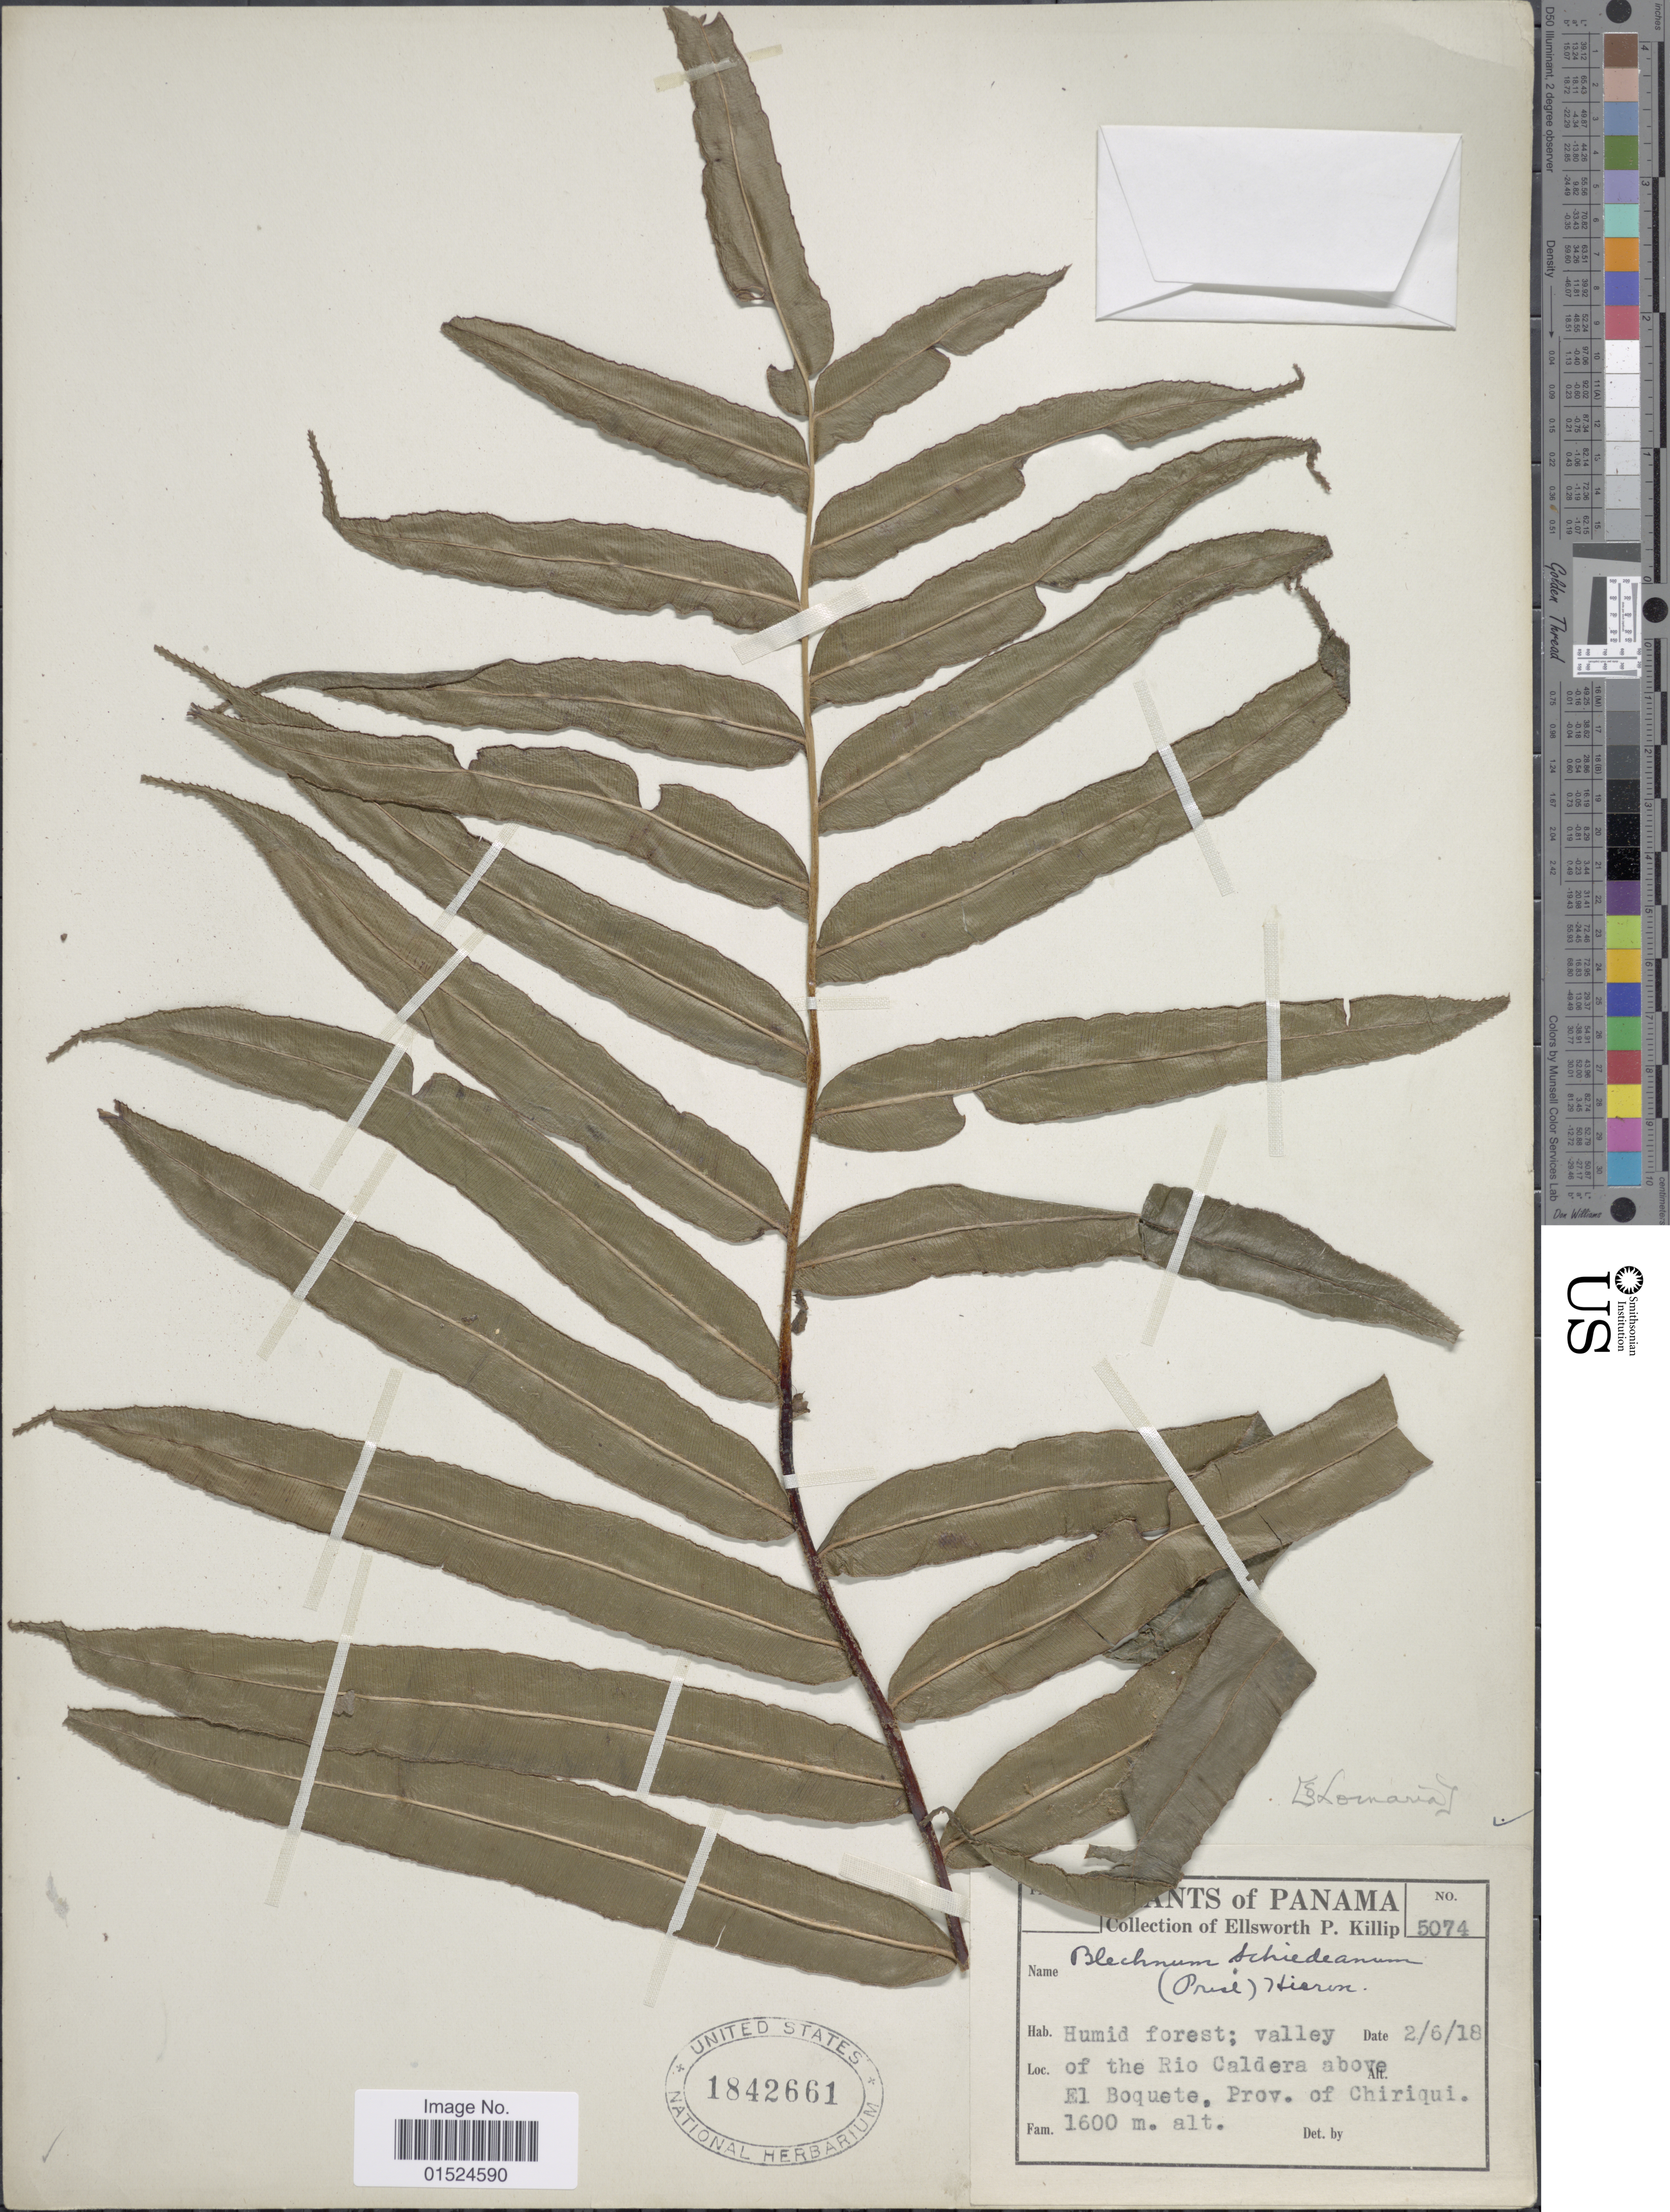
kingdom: Plantae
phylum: Tracheophyta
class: Polypodiopsida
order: Polypodiales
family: Blechnaceae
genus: Blechnum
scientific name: Blechnum varians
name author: (E. Fourn.) C. Chr.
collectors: E. P. Killip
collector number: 5074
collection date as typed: Transcribed d/m/y: 6/2/18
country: Panama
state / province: Chiriqui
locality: Valley of the Rio Caldera above El Boquete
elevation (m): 1600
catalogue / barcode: US 1842661